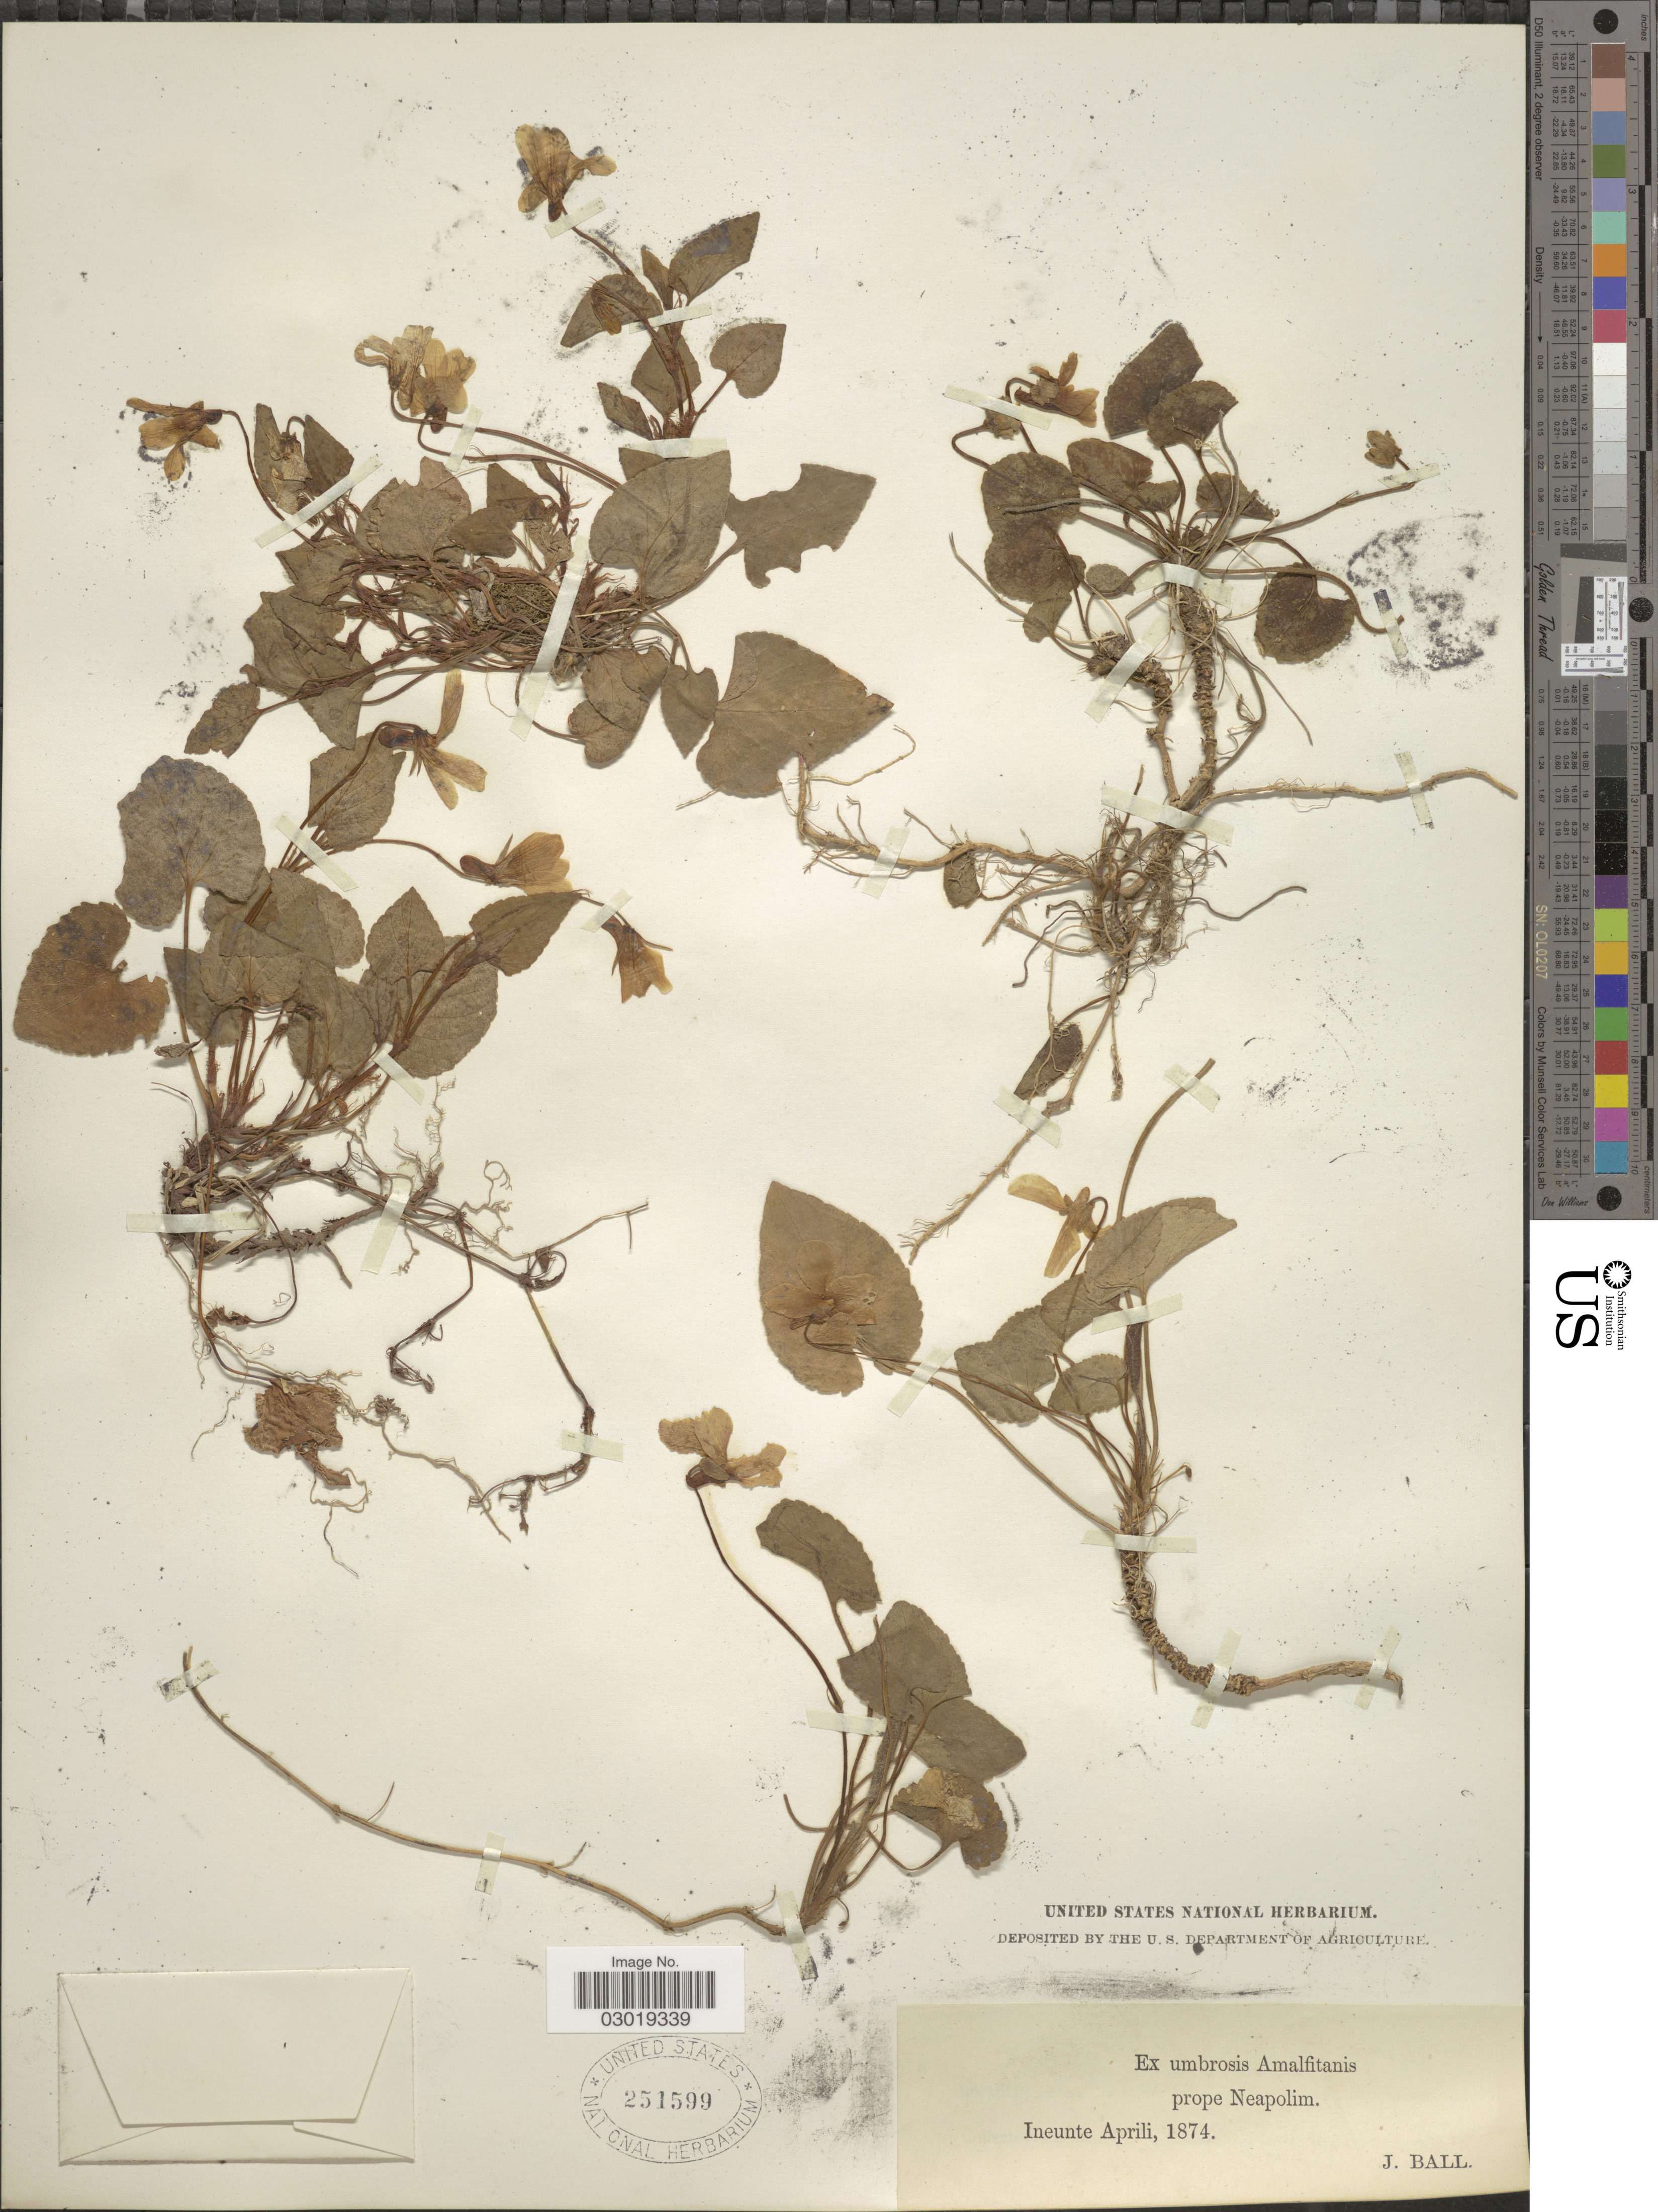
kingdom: Plantae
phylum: Tracheophyta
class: Magnoliopsida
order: Malpighiales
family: Violaceae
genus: Viola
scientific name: Viola sp.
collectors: J. Ball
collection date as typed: Ineunte Aprili, 1874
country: Italy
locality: Ex Umbrosis Amalfitanis prope Neapolim.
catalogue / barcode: US 251599